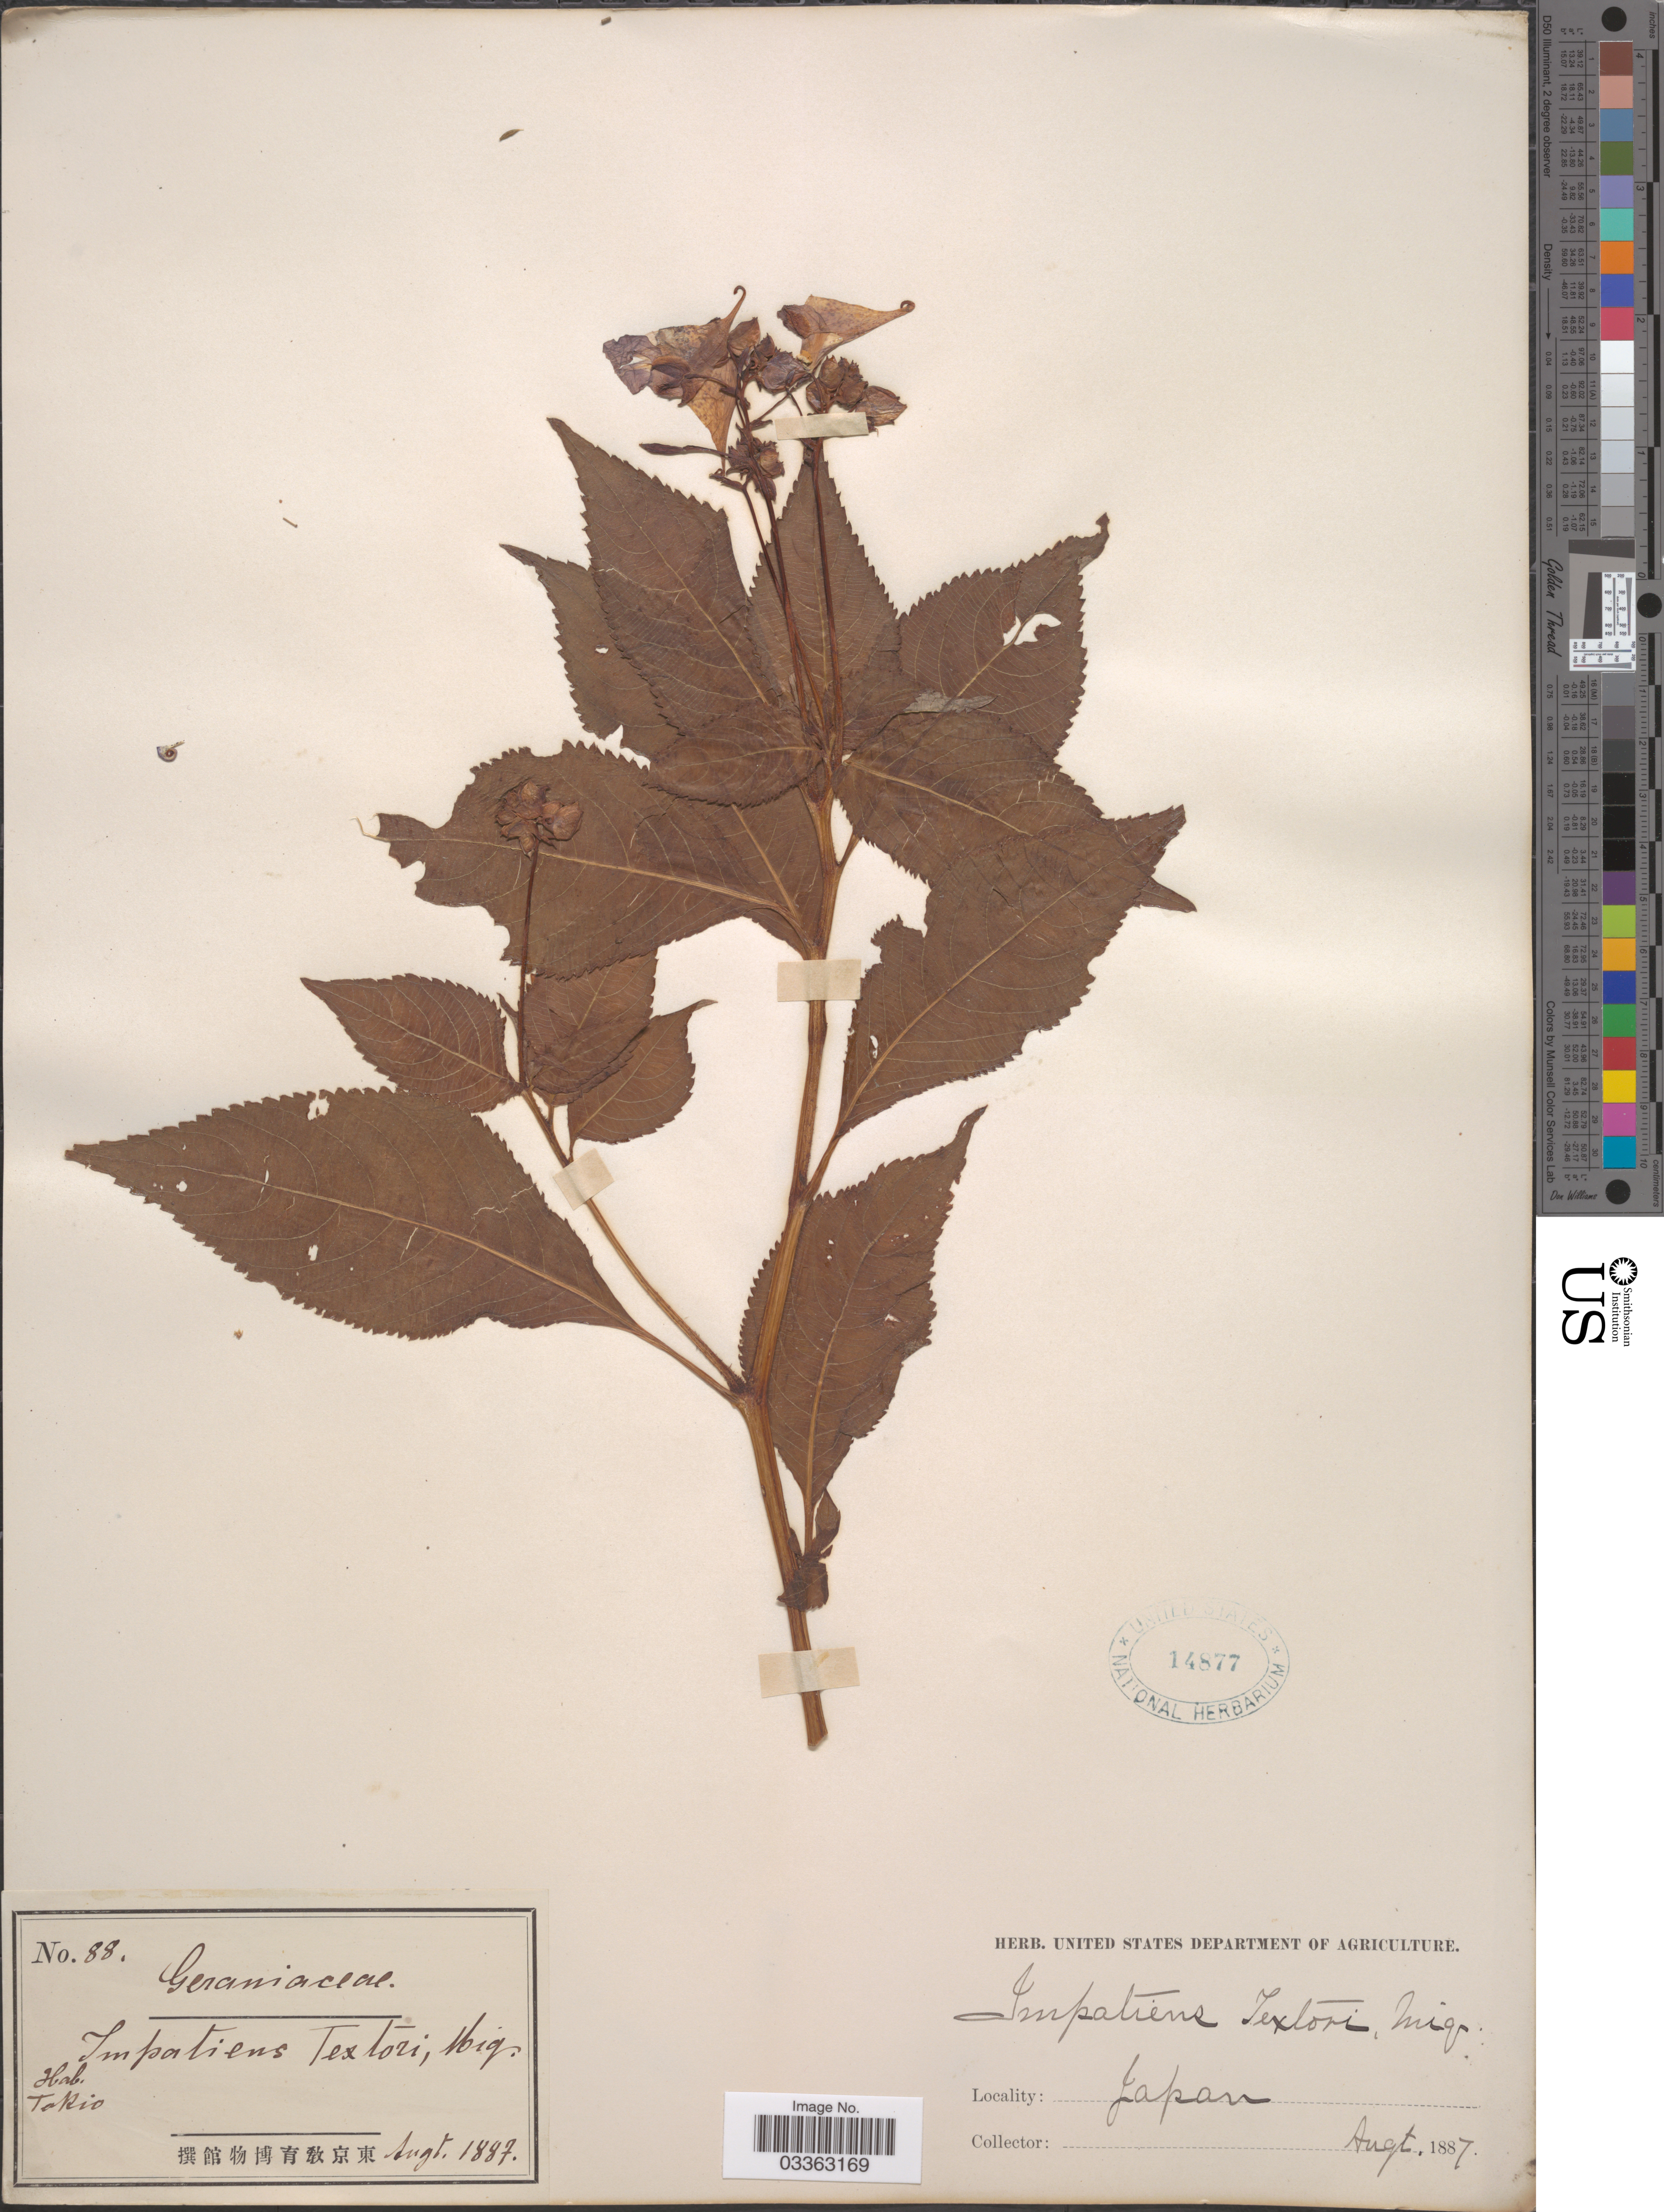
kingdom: Plantae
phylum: Tracheophyta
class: Magnoliopsida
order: Ericales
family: Balsaminaceae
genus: Impatiens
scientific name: Impatiens textorii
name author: Miq.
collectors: ex herb. U. S. Department of Agriculture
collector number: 88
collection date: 1887-08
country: Japan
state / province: Tokyo, Federal City of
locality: Tokio.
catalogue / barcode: US 14877